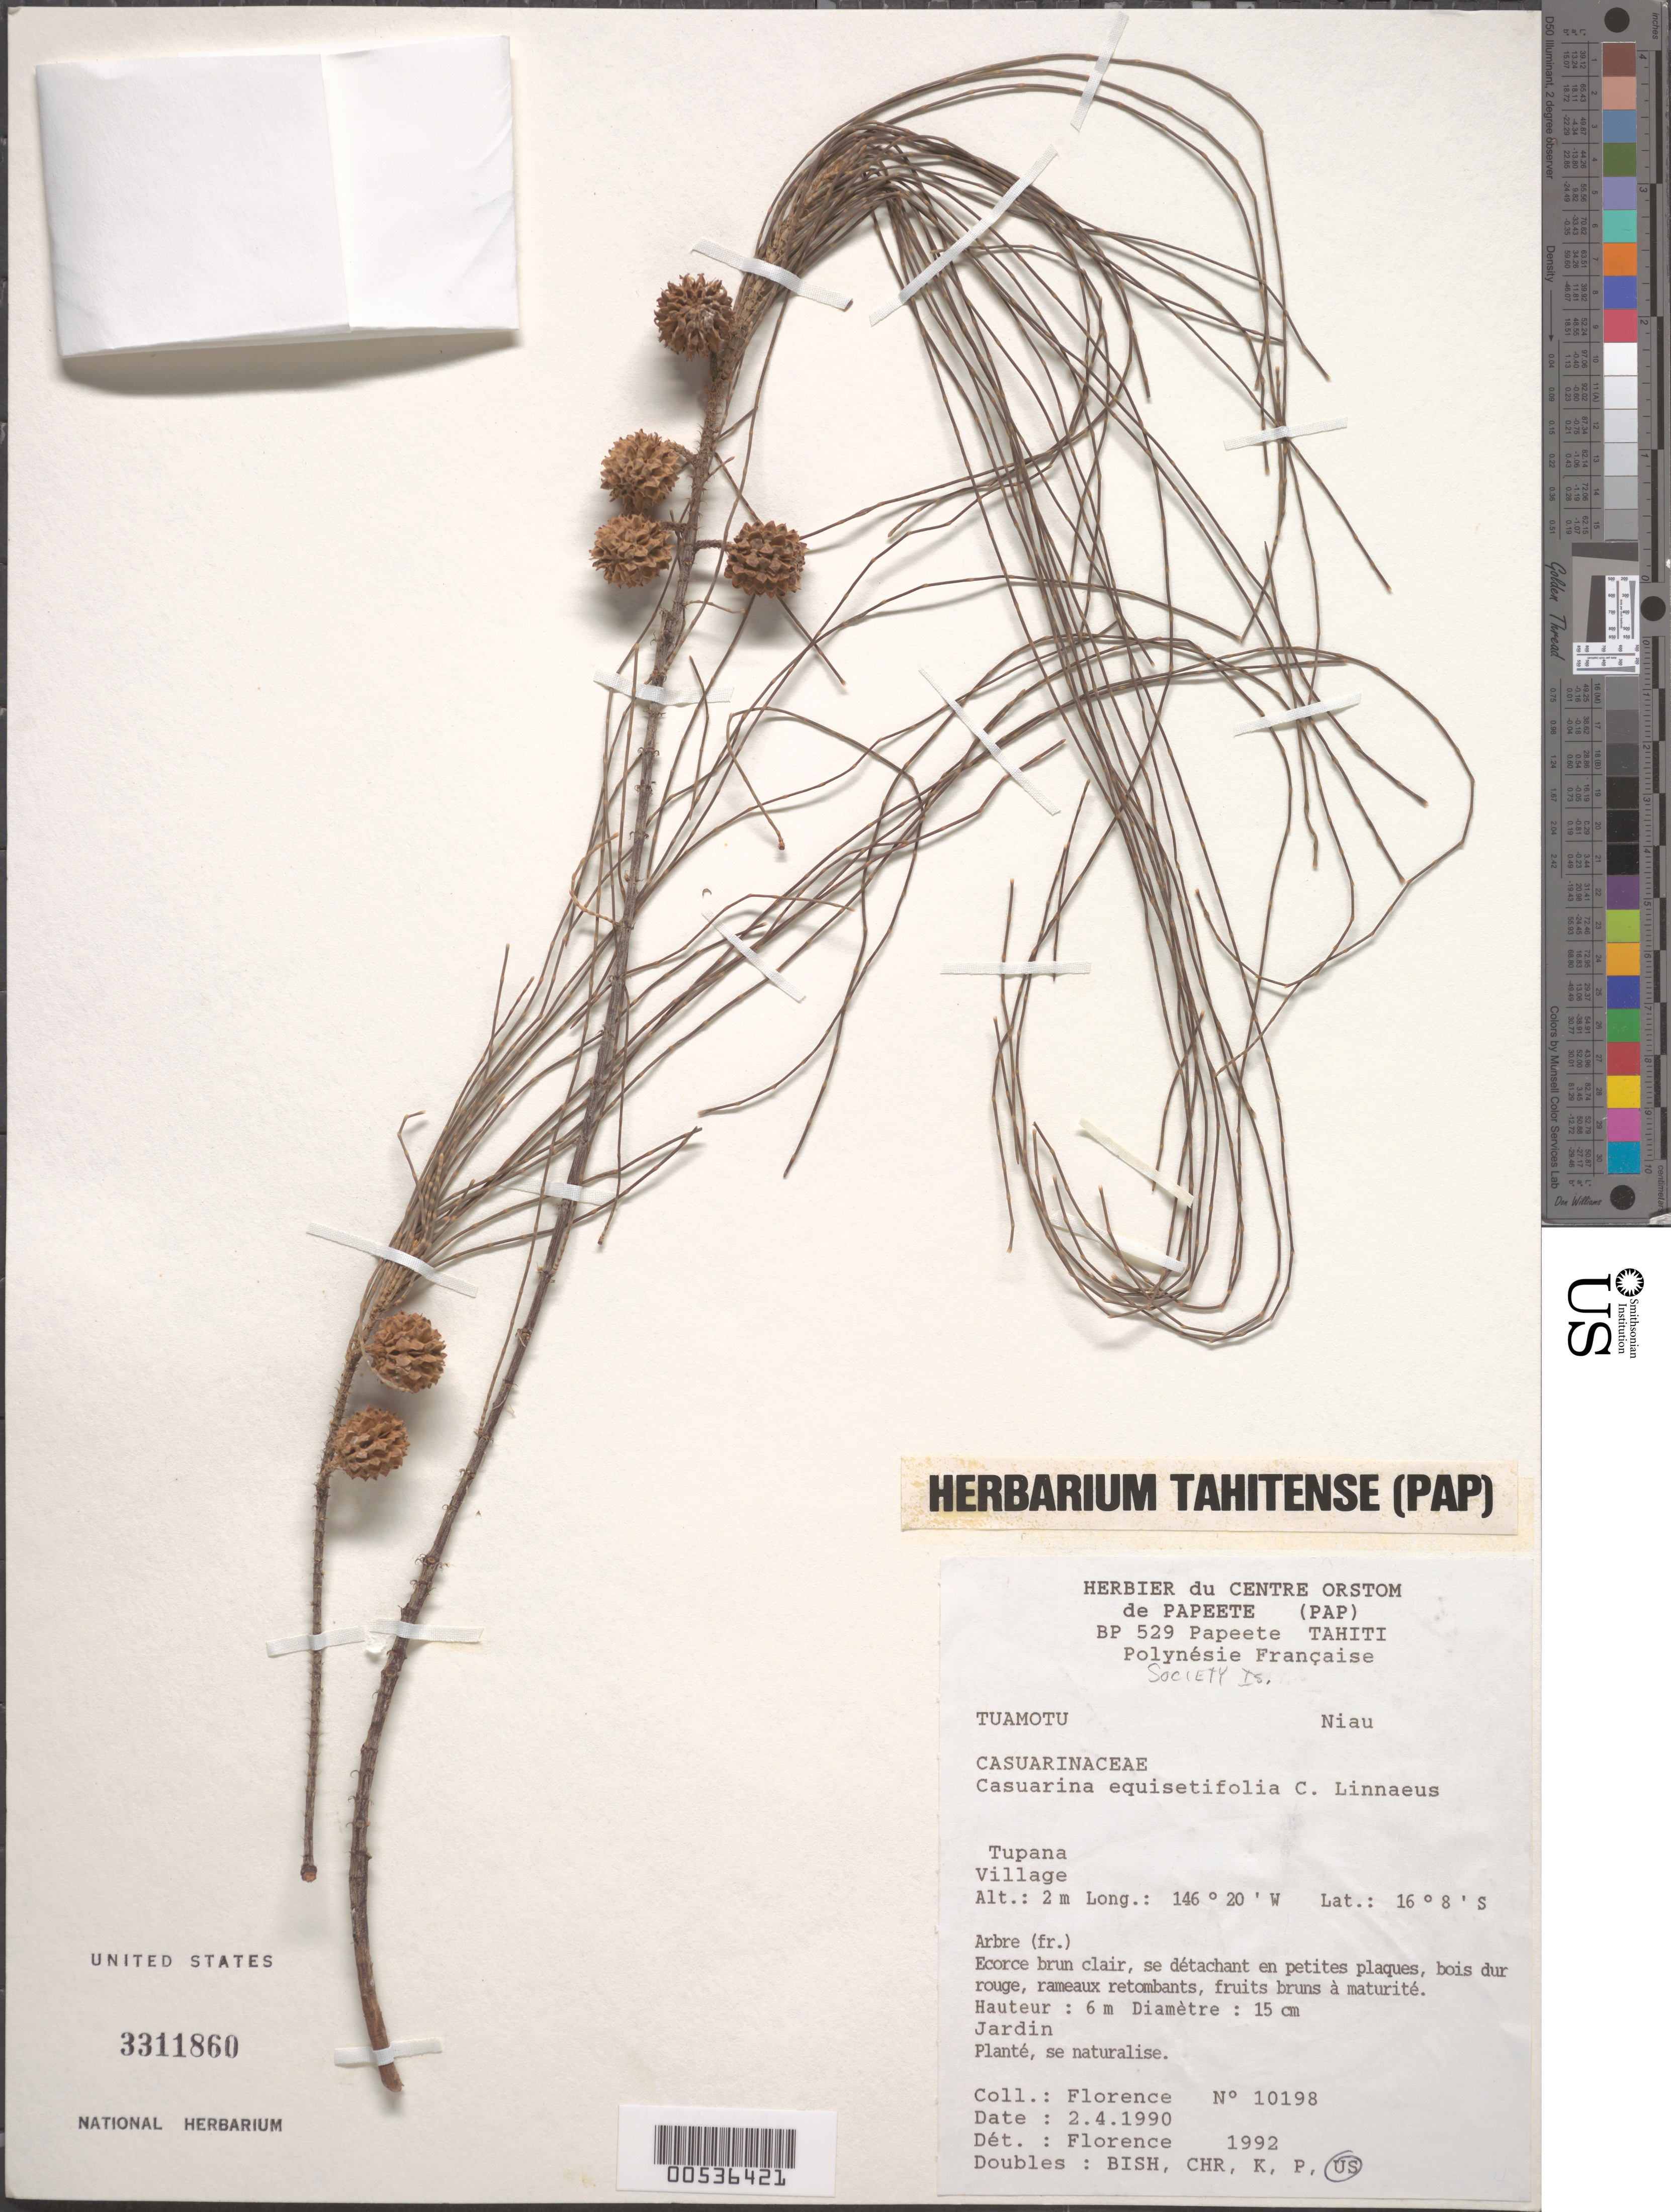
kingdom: Plantae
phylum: Tracheophyta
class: Magnoliopsida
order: Fagales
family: Casuarinaceae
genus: Casuarina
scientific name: Casuarina equisetifolia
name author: L.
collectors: J. Florence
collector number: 10198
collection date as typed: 02 Apr 1990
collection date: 1990-04-02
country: French Polynesia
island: Niau Atoll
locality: Tuamotu, niau, tupana village [Society Is.]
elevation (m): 2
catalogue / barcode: US 3311860